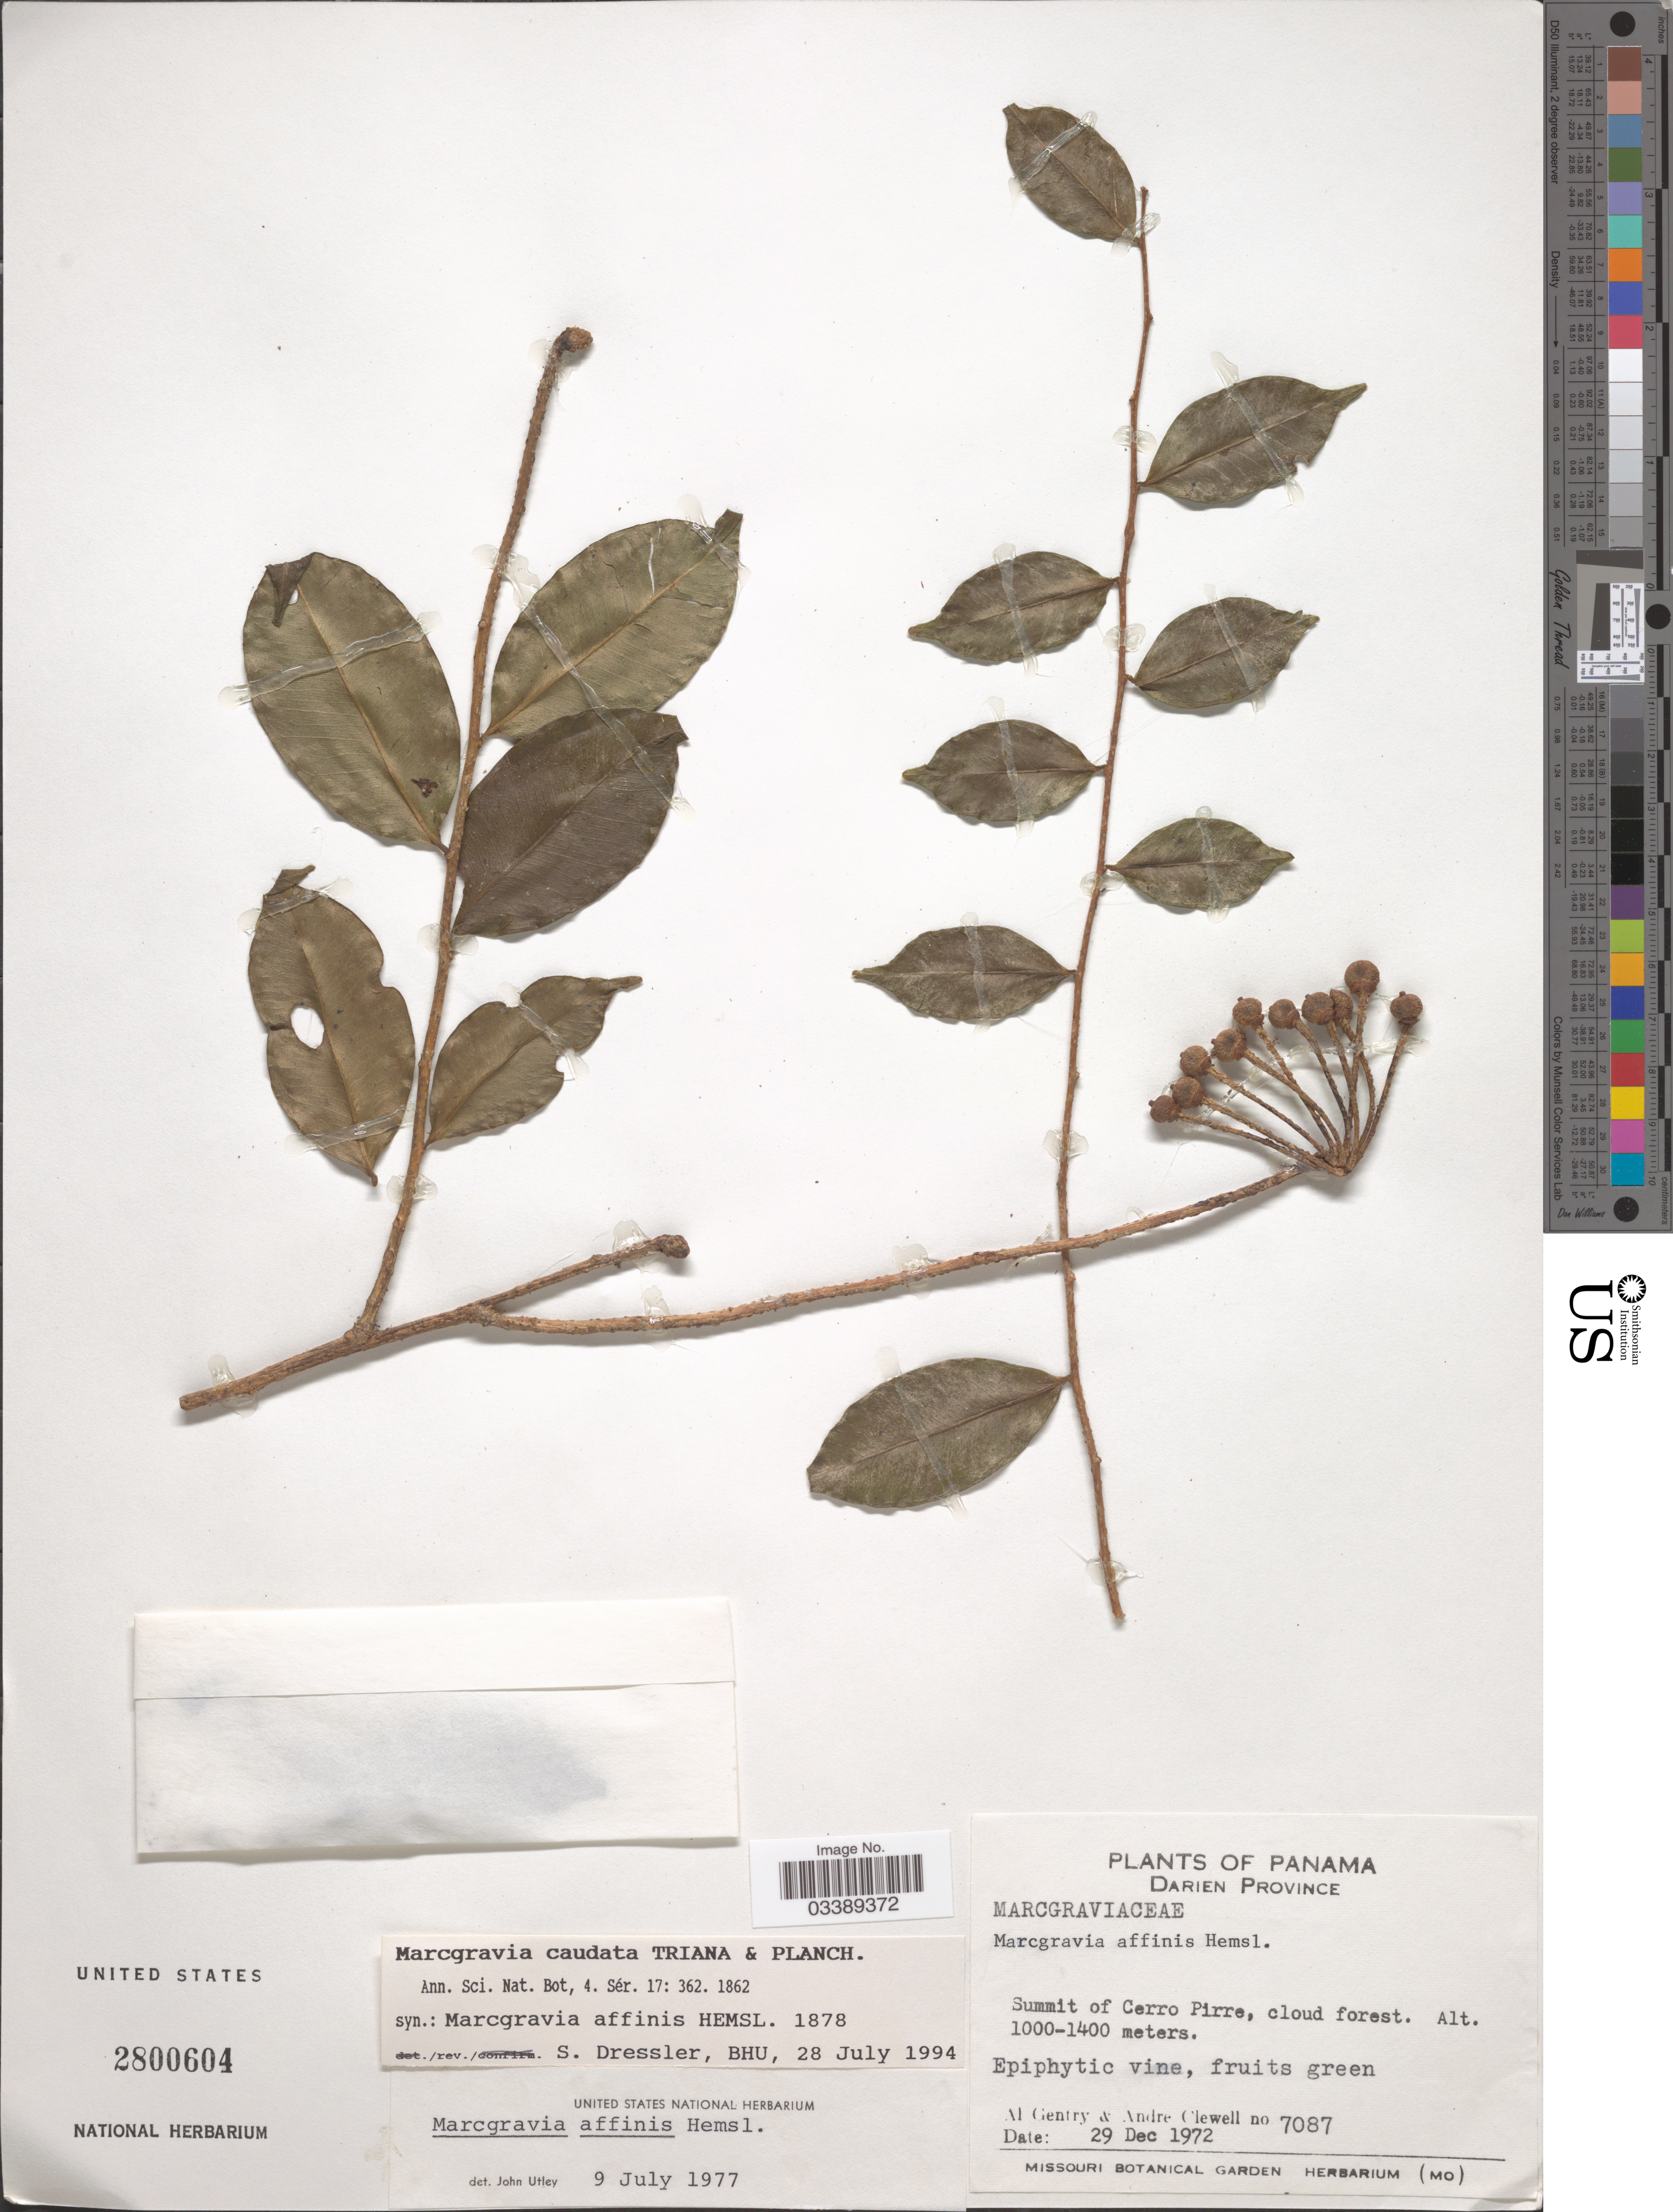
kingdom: Plantae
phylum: Tracheophyta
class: Magnoliopsida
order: Ericales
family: Marcgraviaceae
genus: Marcgravia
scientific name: Marcgravia caudata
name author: Triana & Planch.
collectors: A. H. Gentry & A. Clewell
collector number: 7087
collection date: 1972-12-29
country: Panama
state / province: Darién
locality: Summit of Cerro Pirre, cloud forest.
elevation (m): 1000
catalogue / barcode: US 2800604